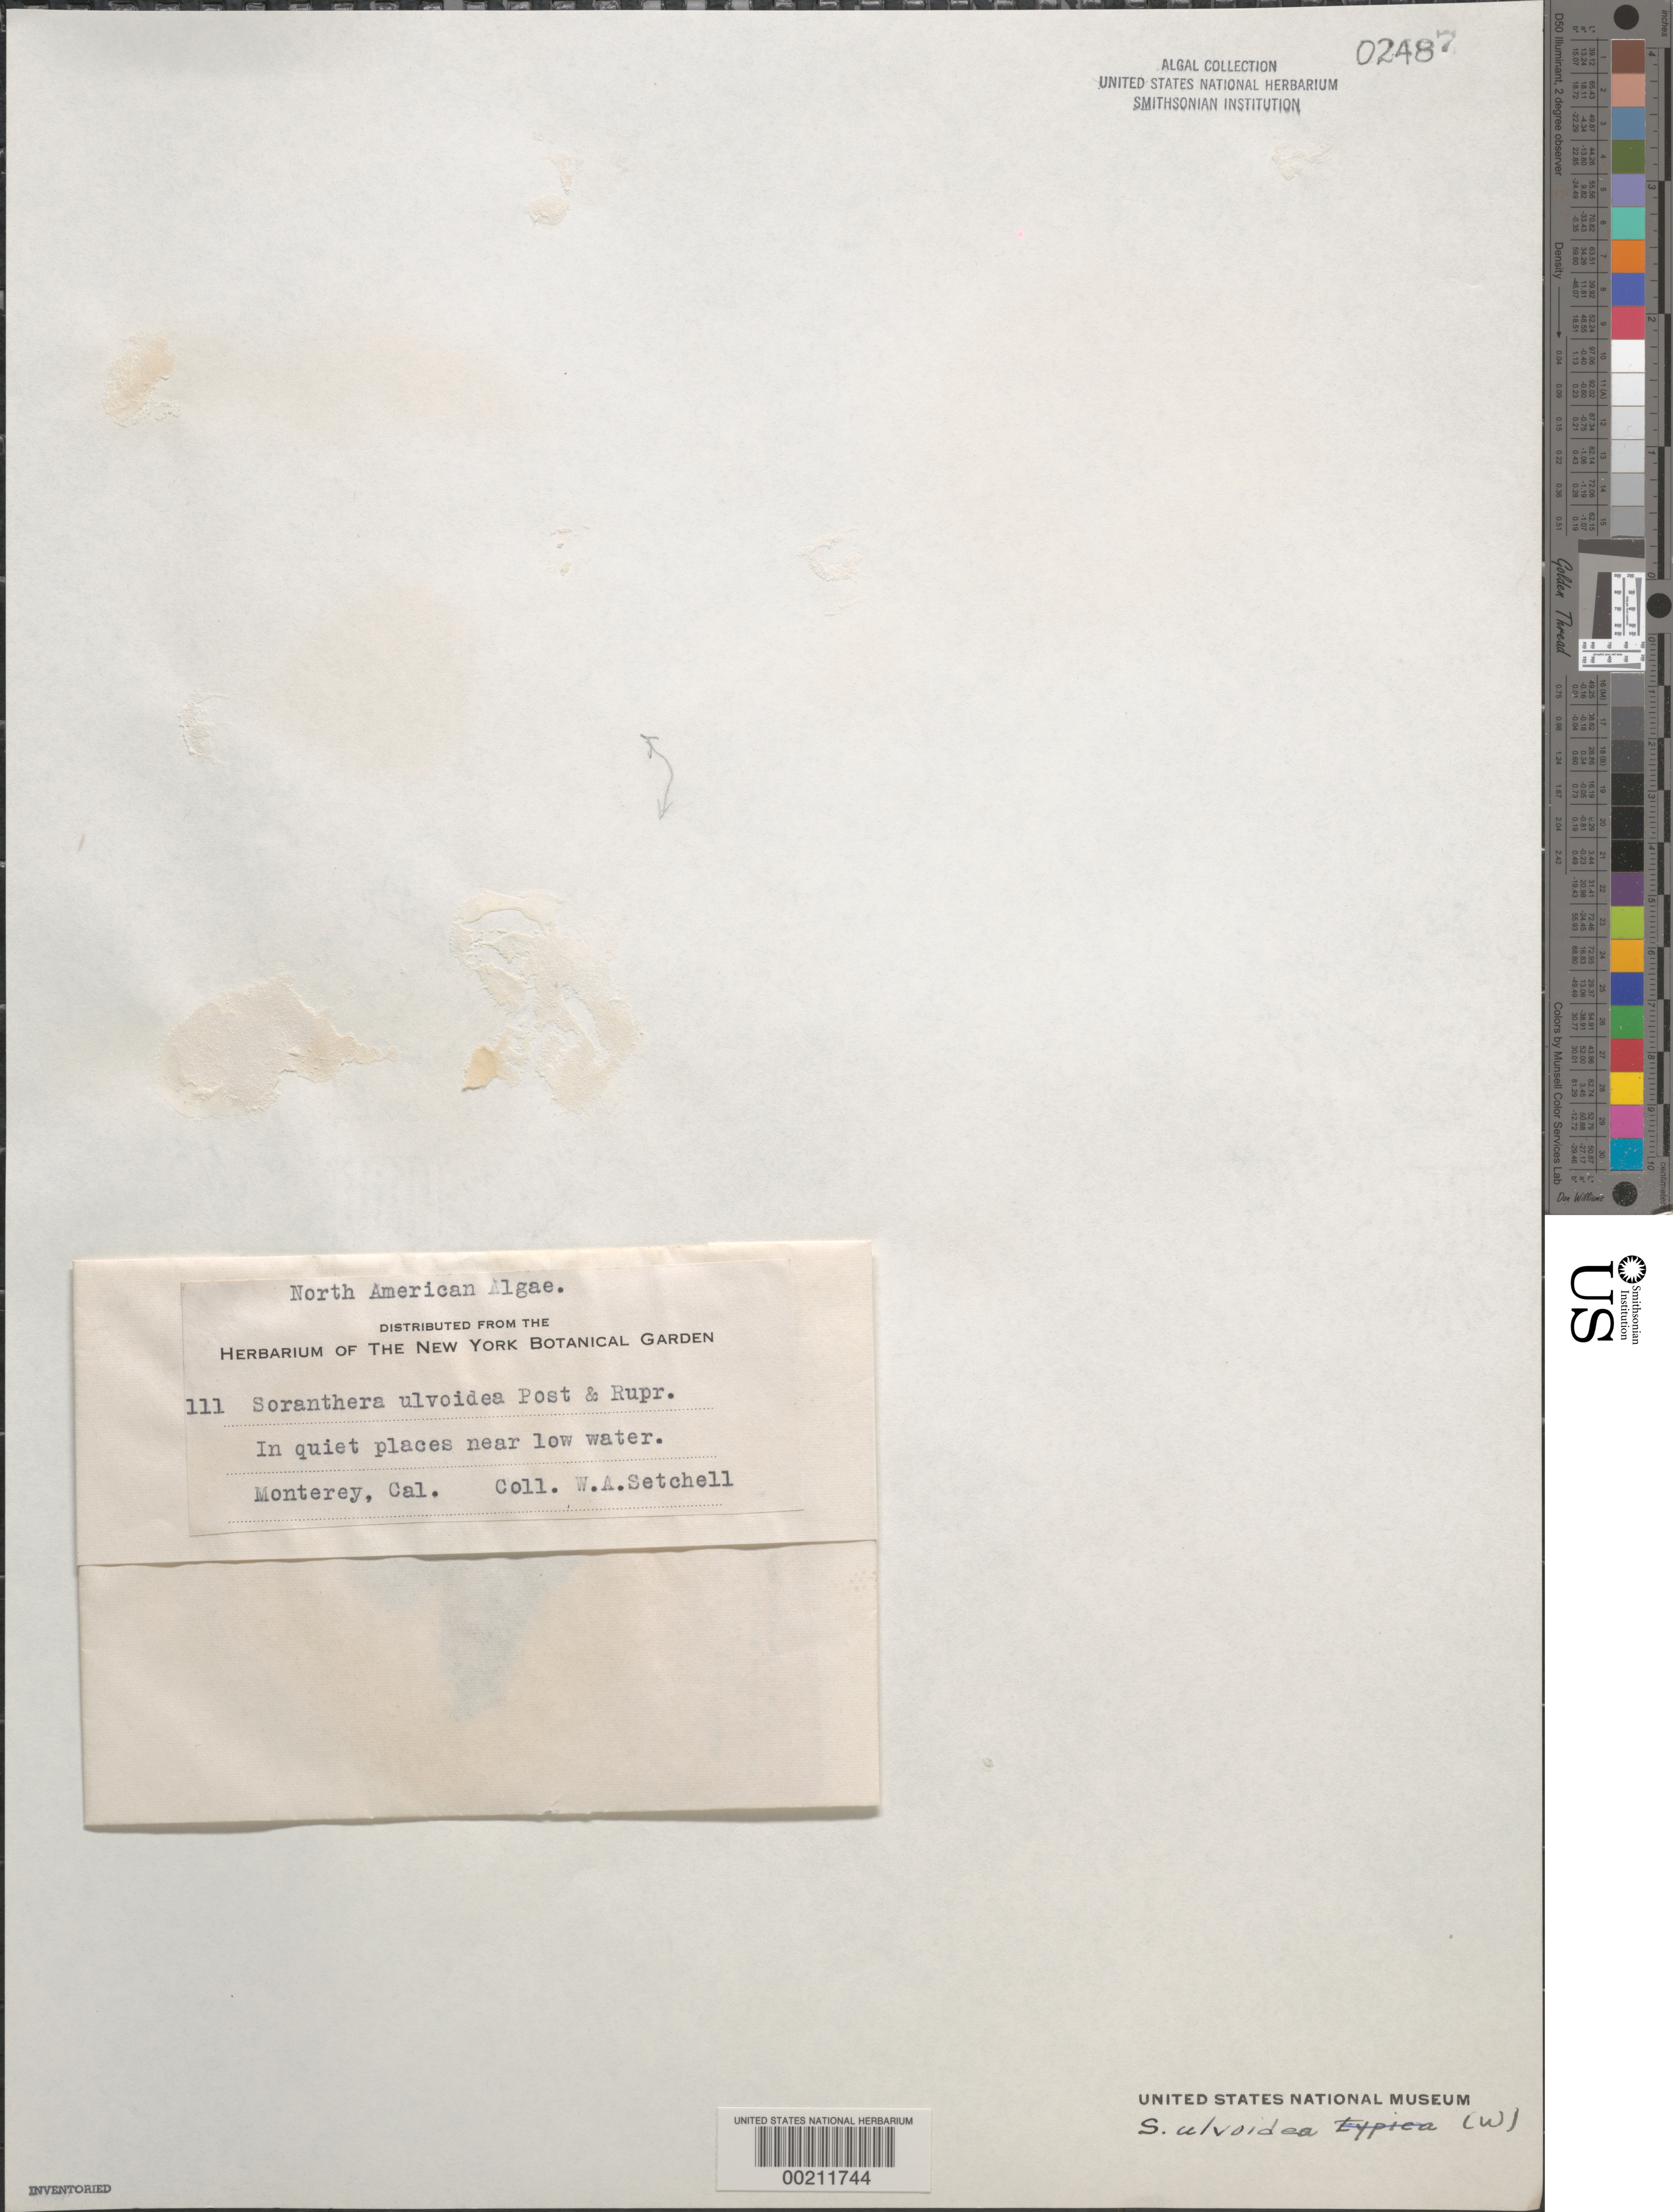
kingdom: Chromista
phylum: Ochrophyta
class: Phaeophyceae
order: Dictyosiphonales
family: Punctariaceae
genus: Soranthera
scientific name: Soranthera ulvoidea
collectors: W. Setchell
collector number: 111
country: United States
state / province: California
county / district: Monterey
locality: Monterey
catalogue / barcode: US 2487